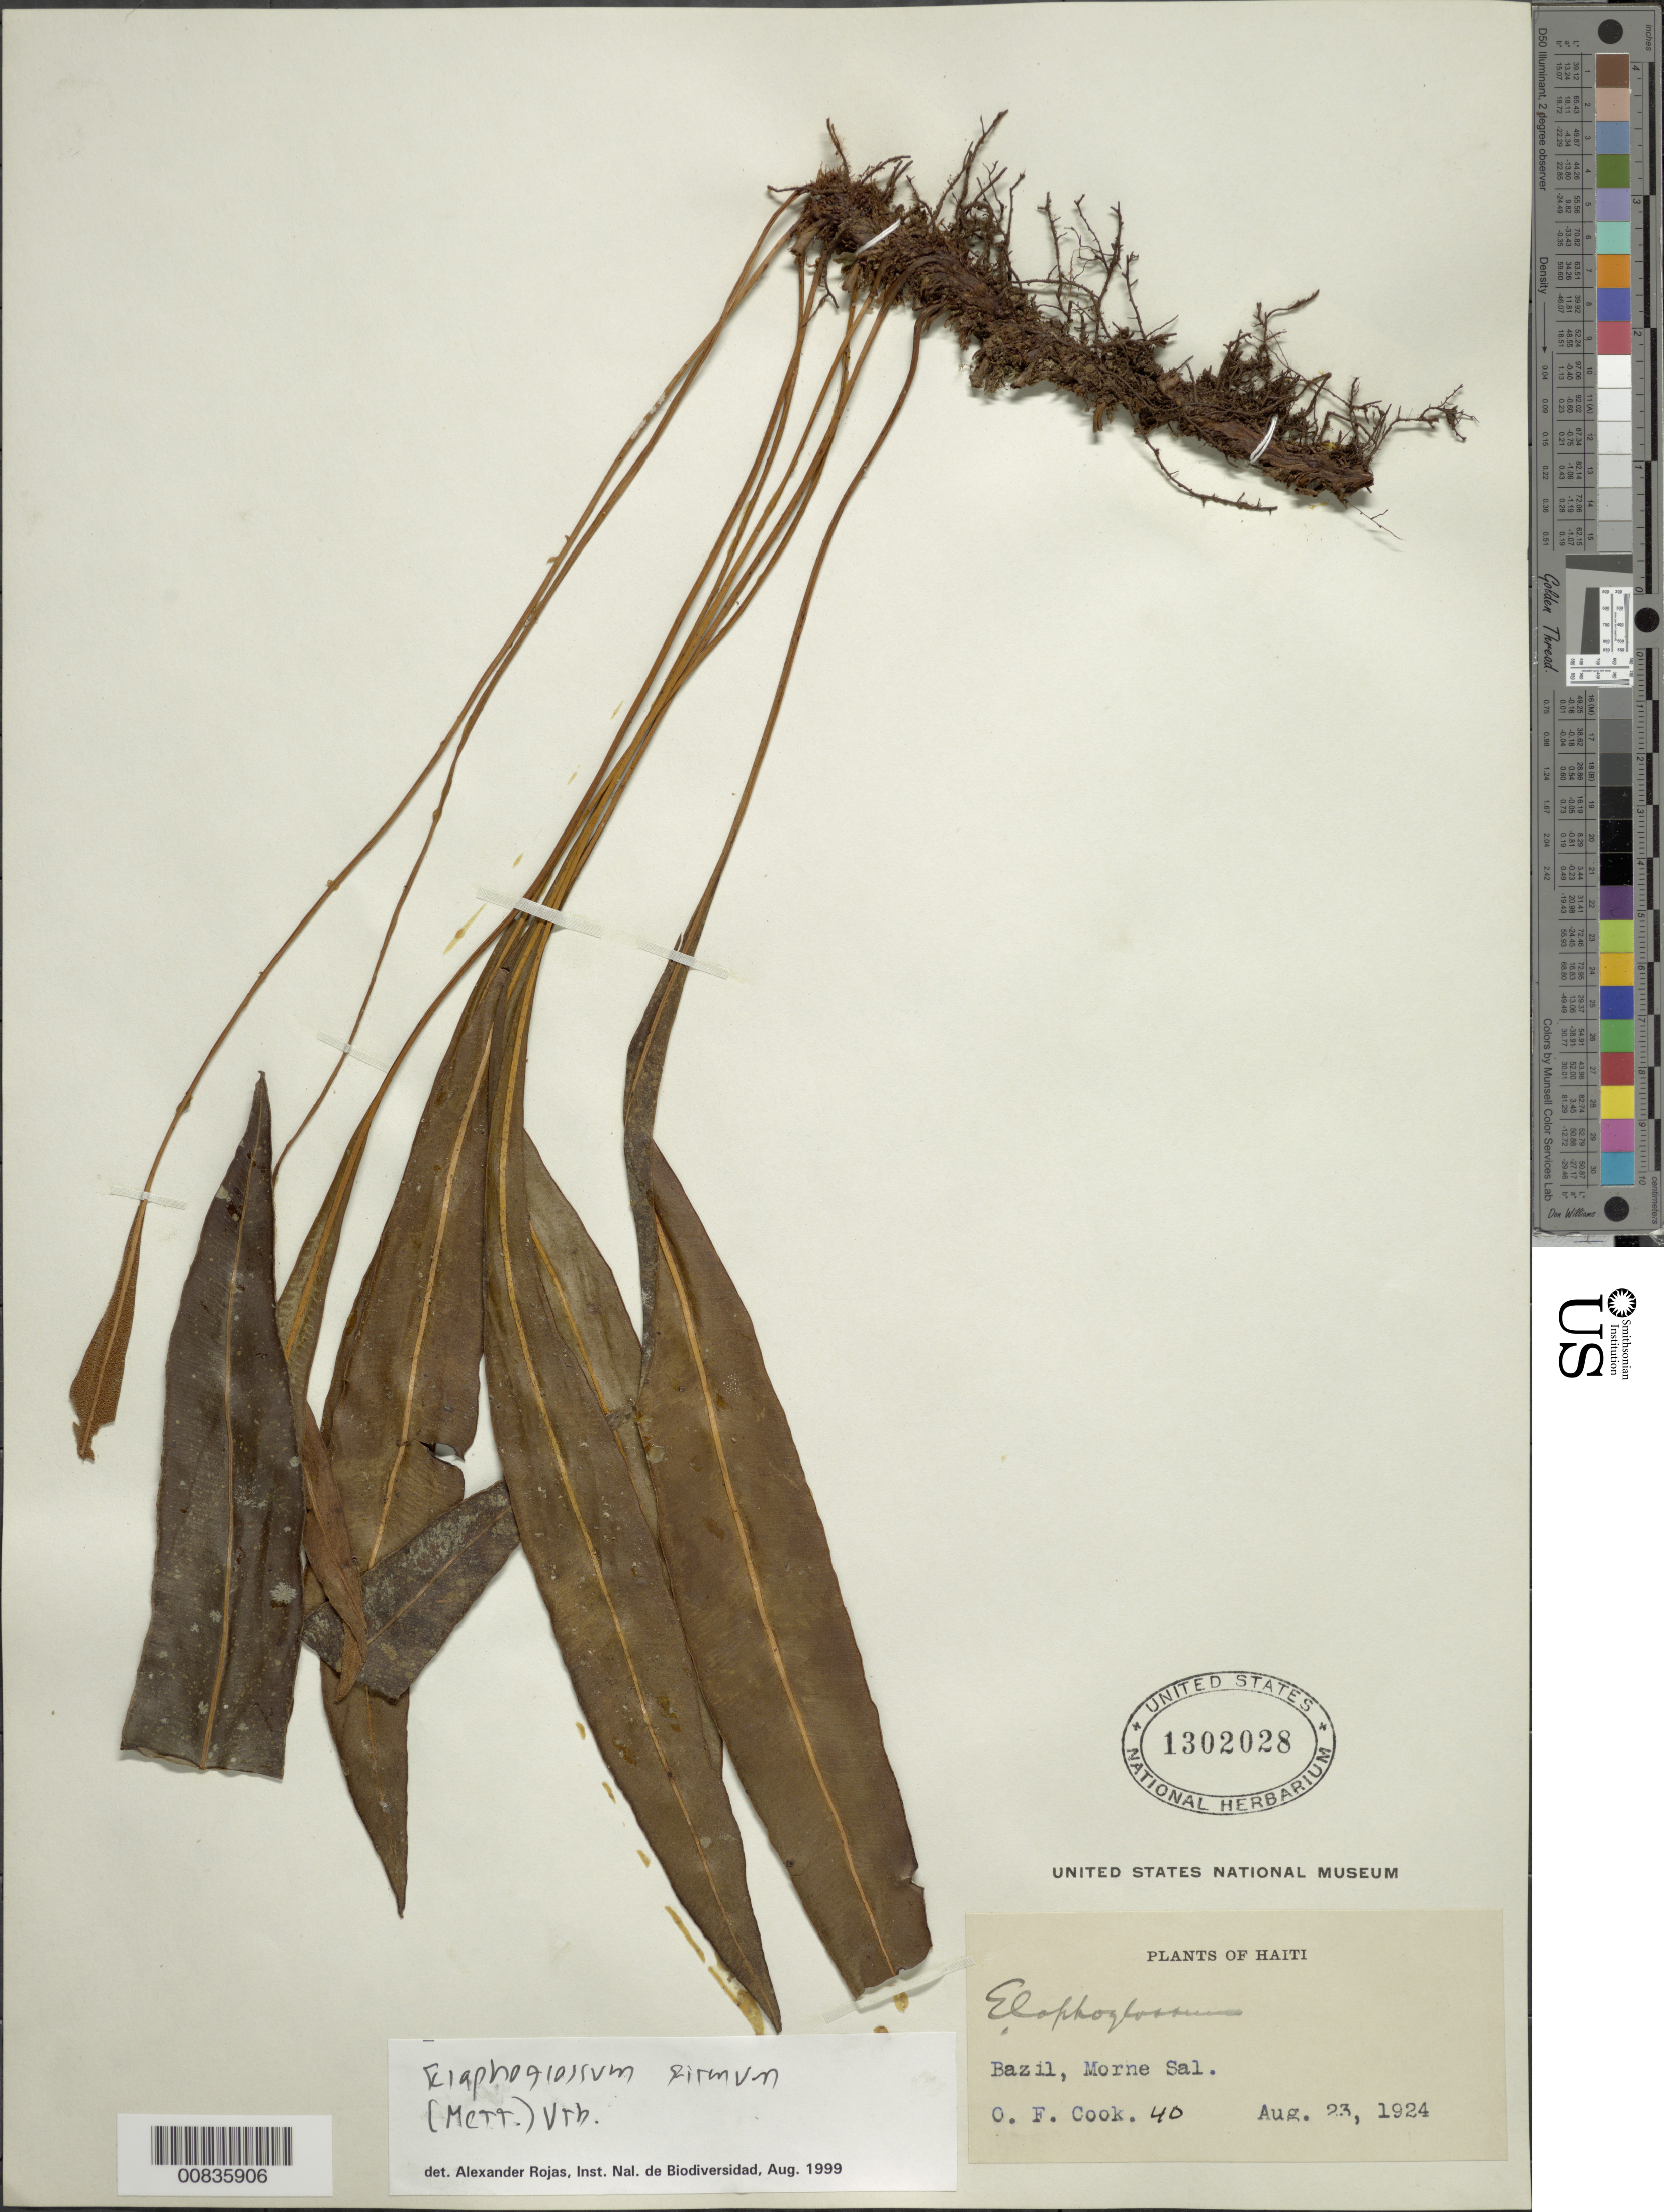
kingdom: Plantae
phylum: Tracheophyta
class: Polypodiopsida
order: Polypodiales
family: Dryopteridaceae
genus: Elaphoglossum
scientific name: Elaphoglossum firmum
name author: (Mett.) Urb.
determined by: Rojas, A.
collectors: O. F. Cook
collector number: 40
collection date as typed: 23 Aug 1924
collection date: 1924-08-23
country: Haiti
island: Hispaniola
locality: Bazil, Morne Sal.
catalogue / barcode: US 1302028